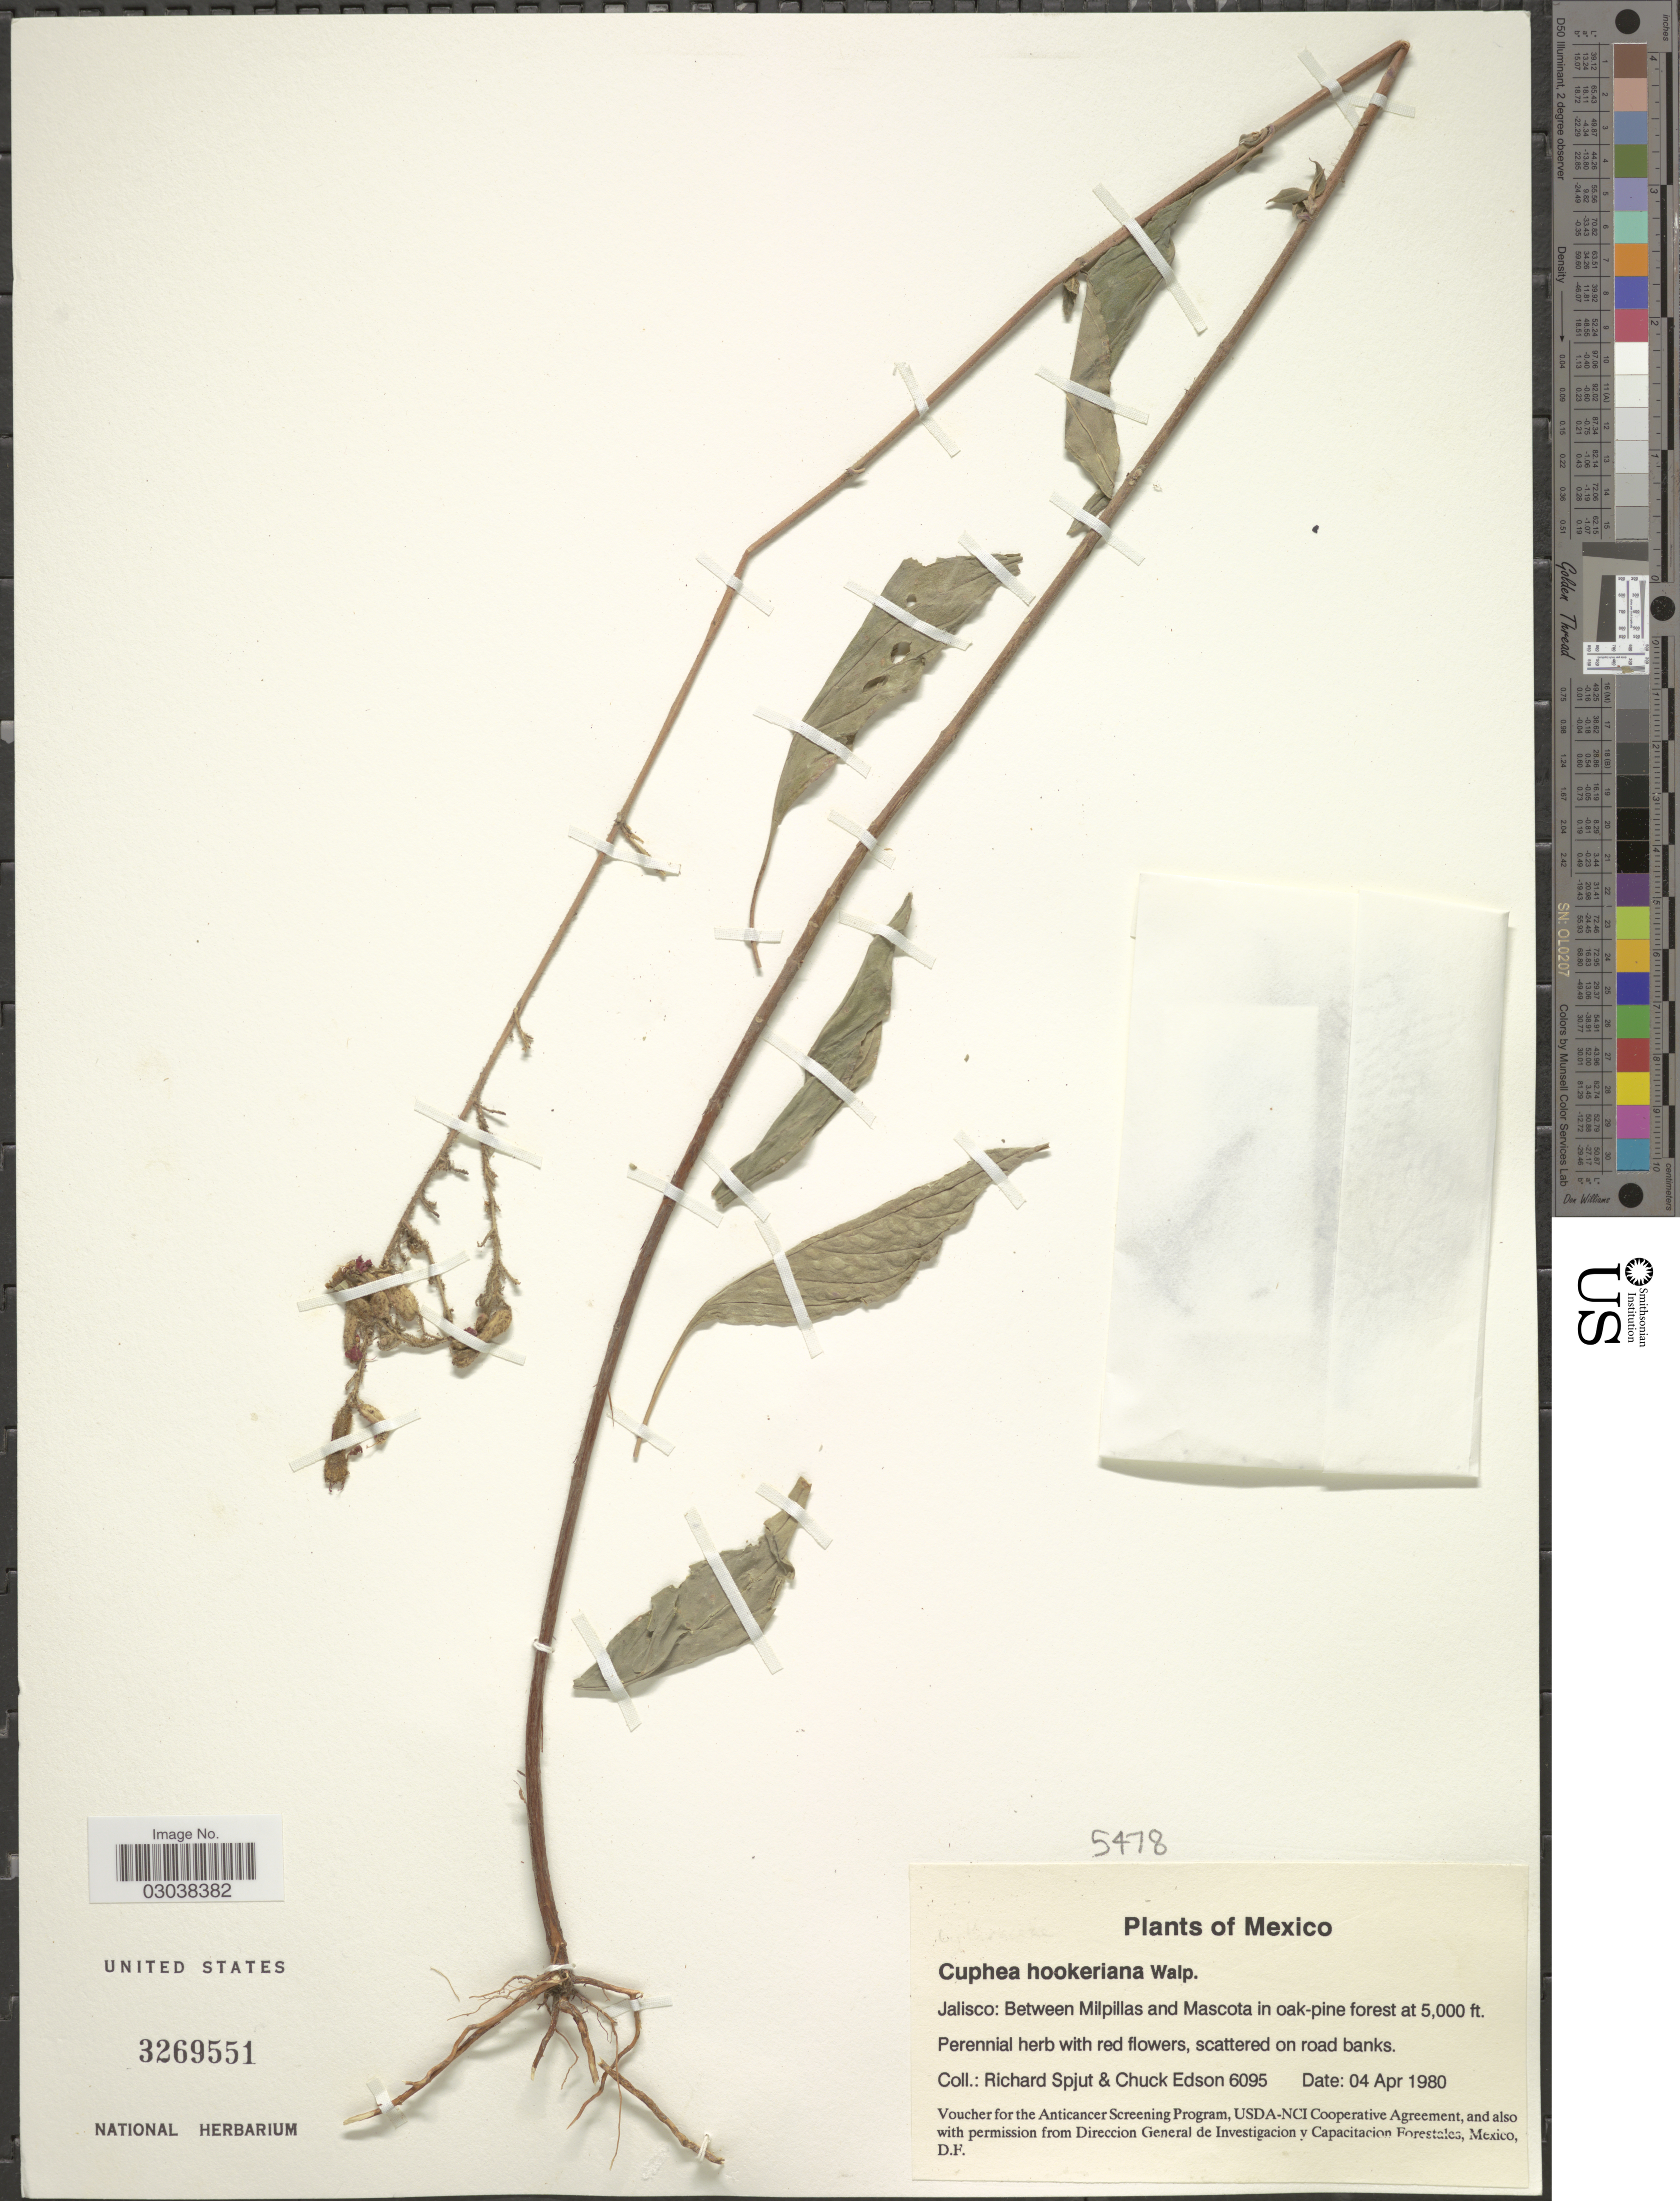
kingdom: Plantae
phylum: Tracheophyta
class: Magnoliopsida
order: Myrtales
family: Lythraceae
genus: Cuphea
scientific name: Cuphea hookeriana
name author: Walp.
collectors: R. Spjut & C. Edson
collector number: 6095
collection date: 1980-04-04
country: Mexico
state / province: Jalisco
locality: Between Millpillas and Mascota in oak-pine forest.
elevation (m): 1524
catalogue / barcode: US 3269551